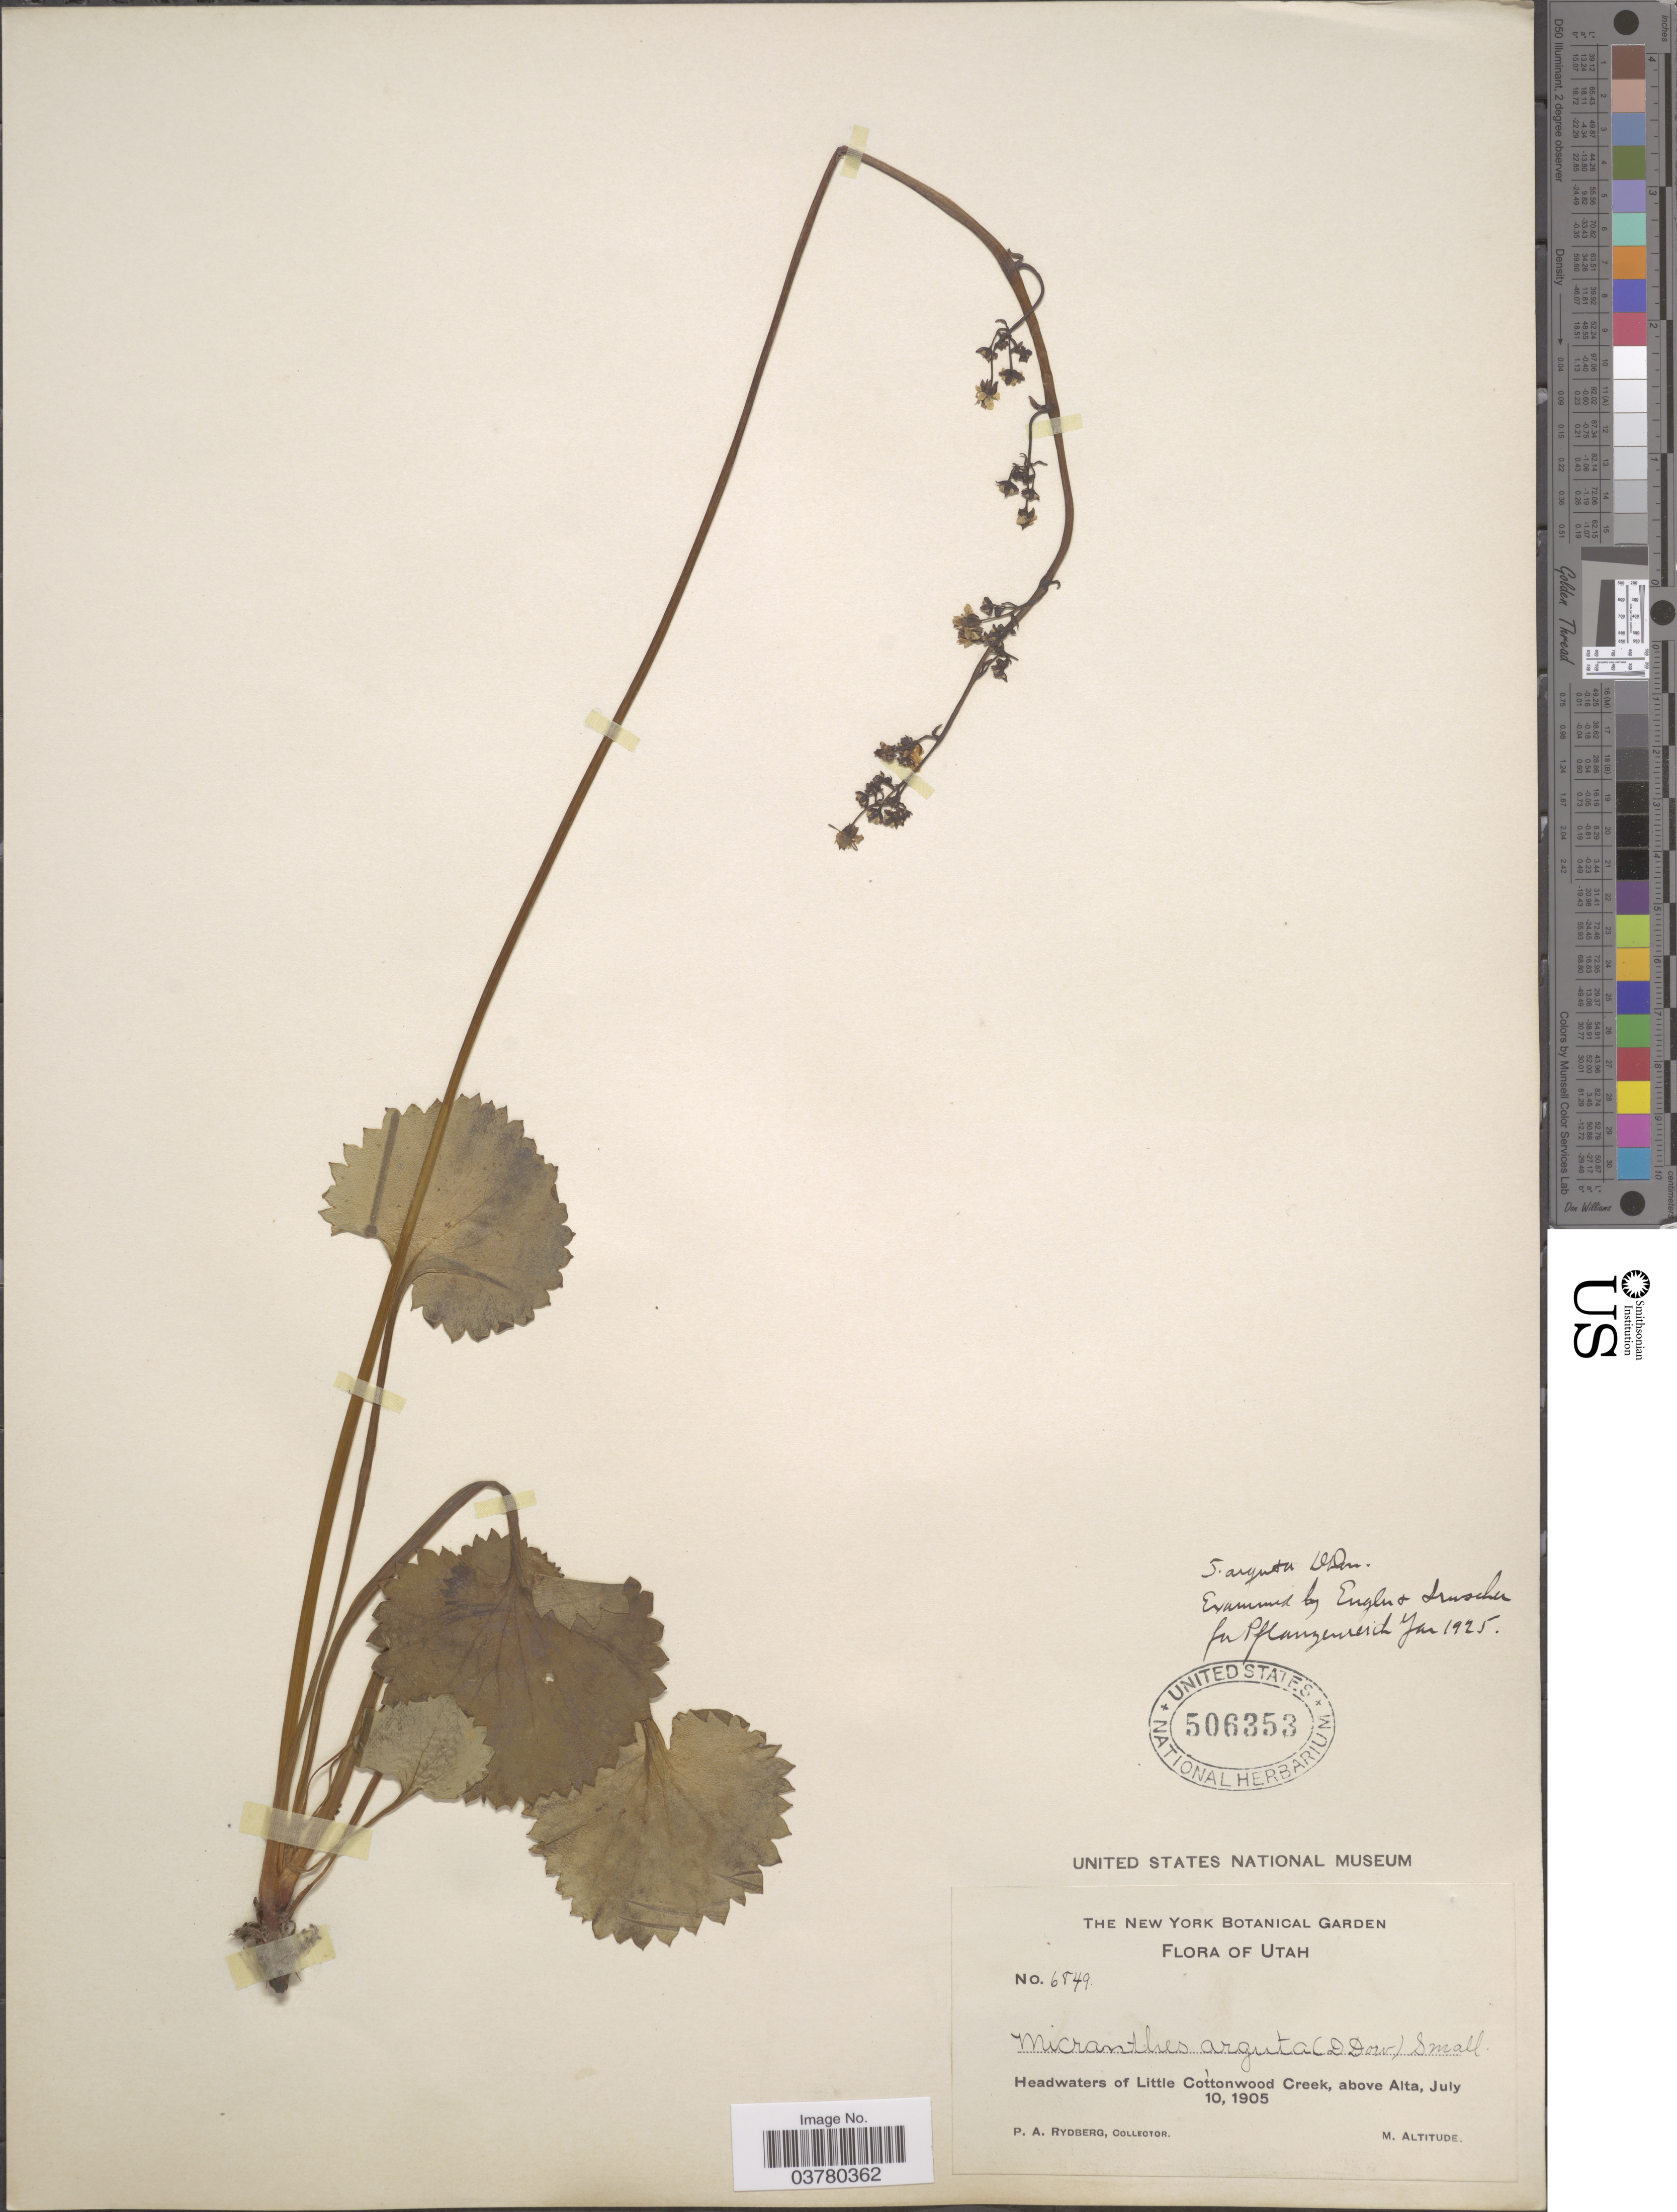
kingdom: Plantae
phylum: Tracheophyta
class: Magnoliopsida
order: Saxifragales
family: Saxifragaceae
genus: Micranthes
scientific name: Micranthes odontoloma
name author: (Piper) A. Heller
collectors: P. A. Rydberg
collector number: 6849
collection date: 1905-07-10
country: United States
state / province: Utah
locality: Headwaters of Little Cottonwood Creek, above Alta.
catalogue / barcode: US 506353